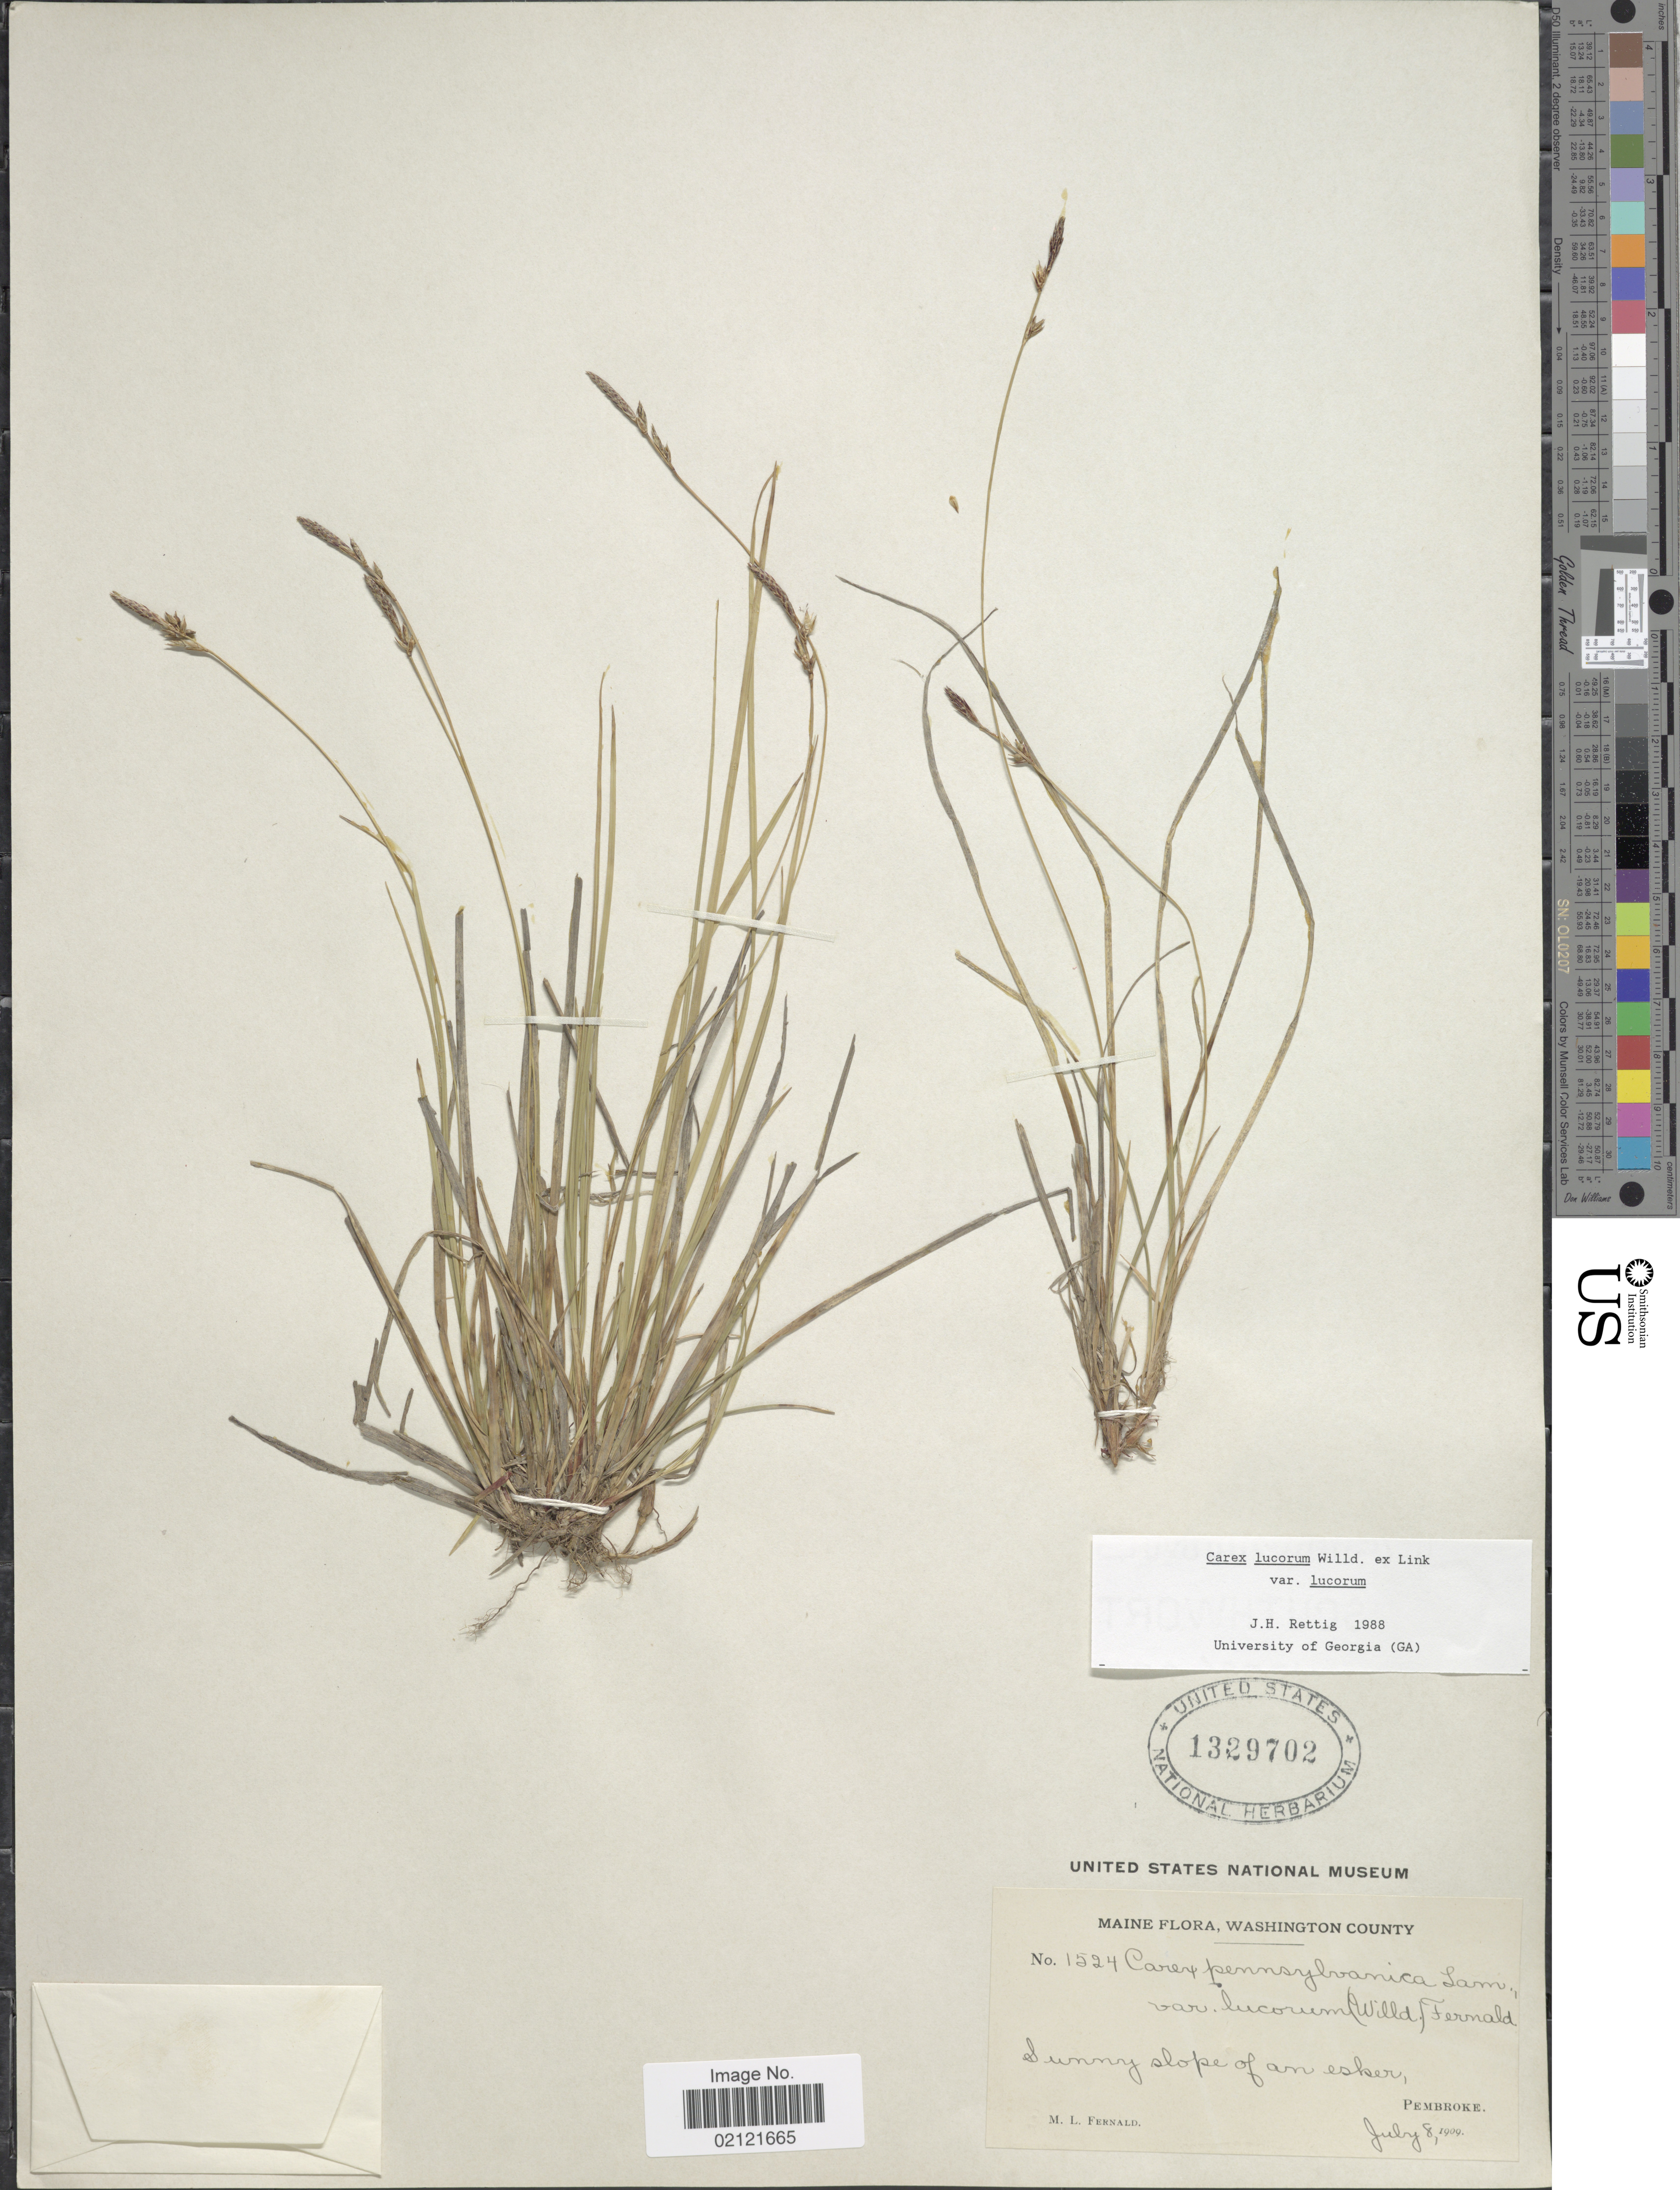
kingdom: Plantae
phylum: Tracheophyta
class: Liliopsida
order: Poales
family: Cyperaceae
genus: Carex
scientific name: Carex lucorum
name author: Willd.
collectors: M. L. Fernald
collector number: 1524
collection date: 1909-07-08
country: United States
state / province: Maine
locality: Washington County, Sunny slope of an esker, Pembroke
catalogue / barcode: US 1329702